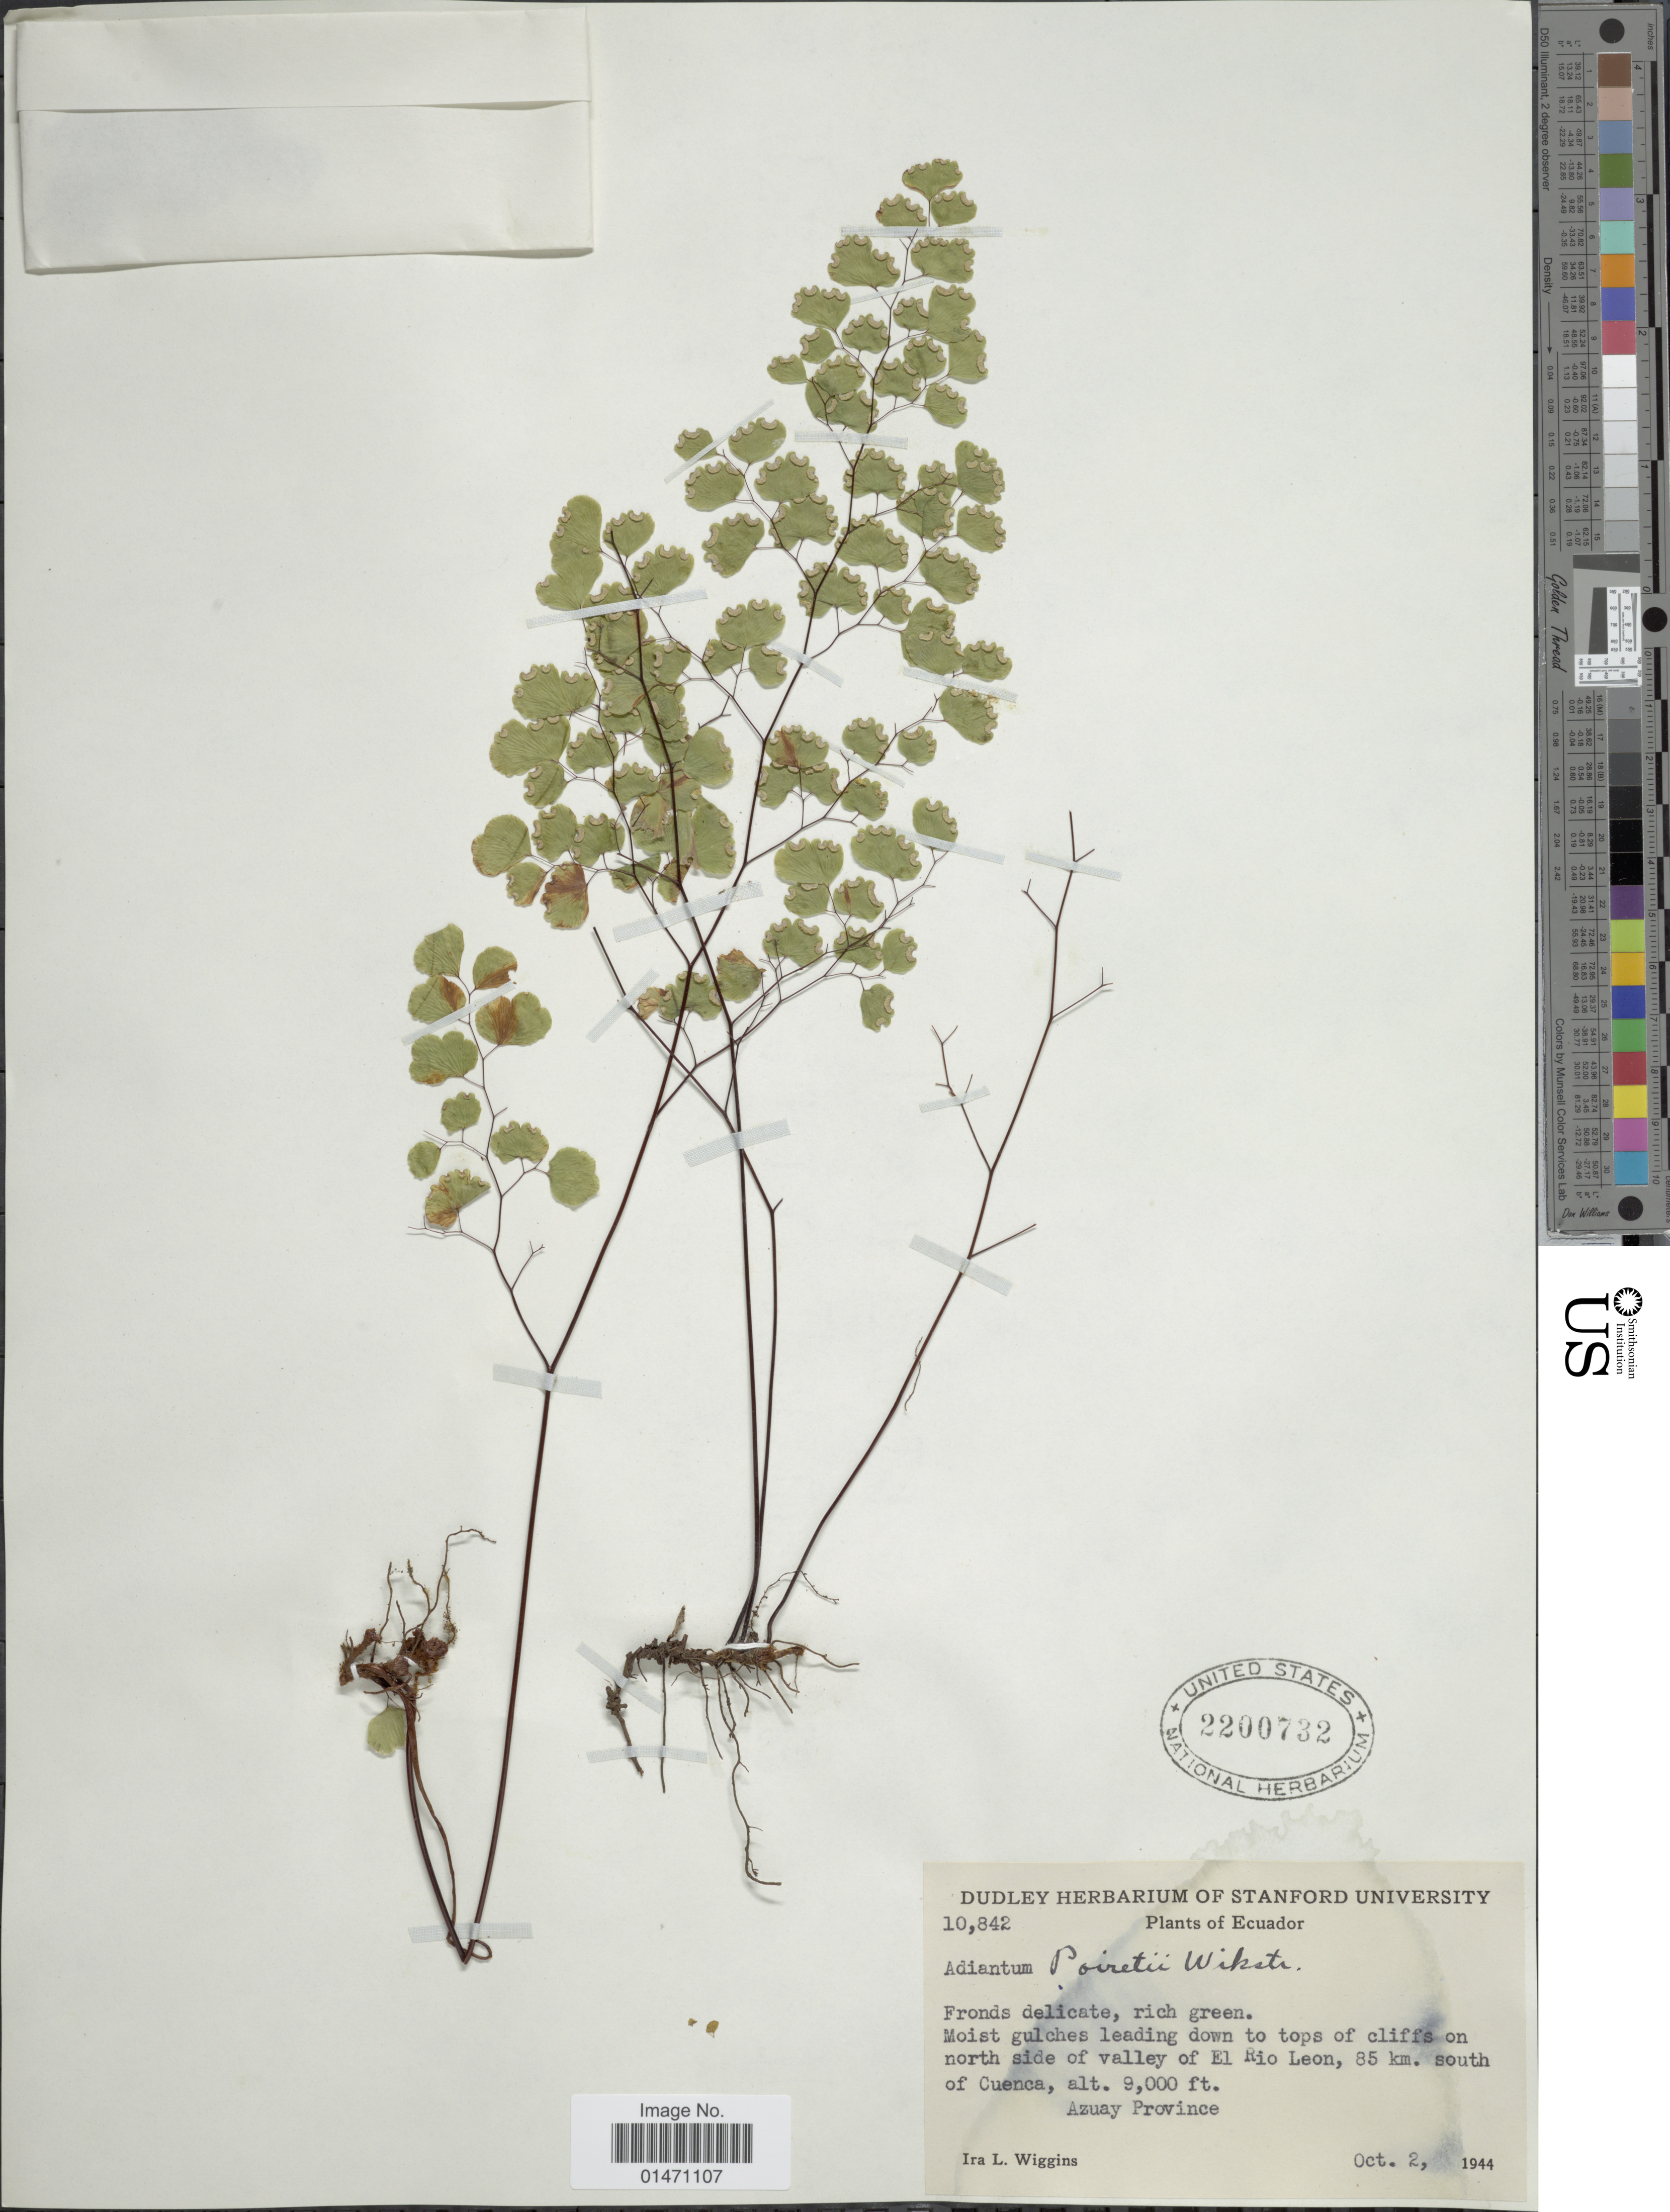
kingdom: Plantae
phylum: Tracheophyta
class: Polypodiopsida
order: Polypodiales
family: Pteridaceae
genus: Adiantum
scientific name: Adiantum poiretii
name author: Wikstr.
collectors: I. L. Wiggins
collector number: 10842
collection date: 1944-10-02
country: Ecuador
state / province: Azuay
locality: Plants of Ecuador, moist gulches leading down to tops of cliffs on north side of valley of El Rio Leon, 85km south of Cuenca, Azuay Province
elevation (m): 2743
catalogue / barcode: US 2200732